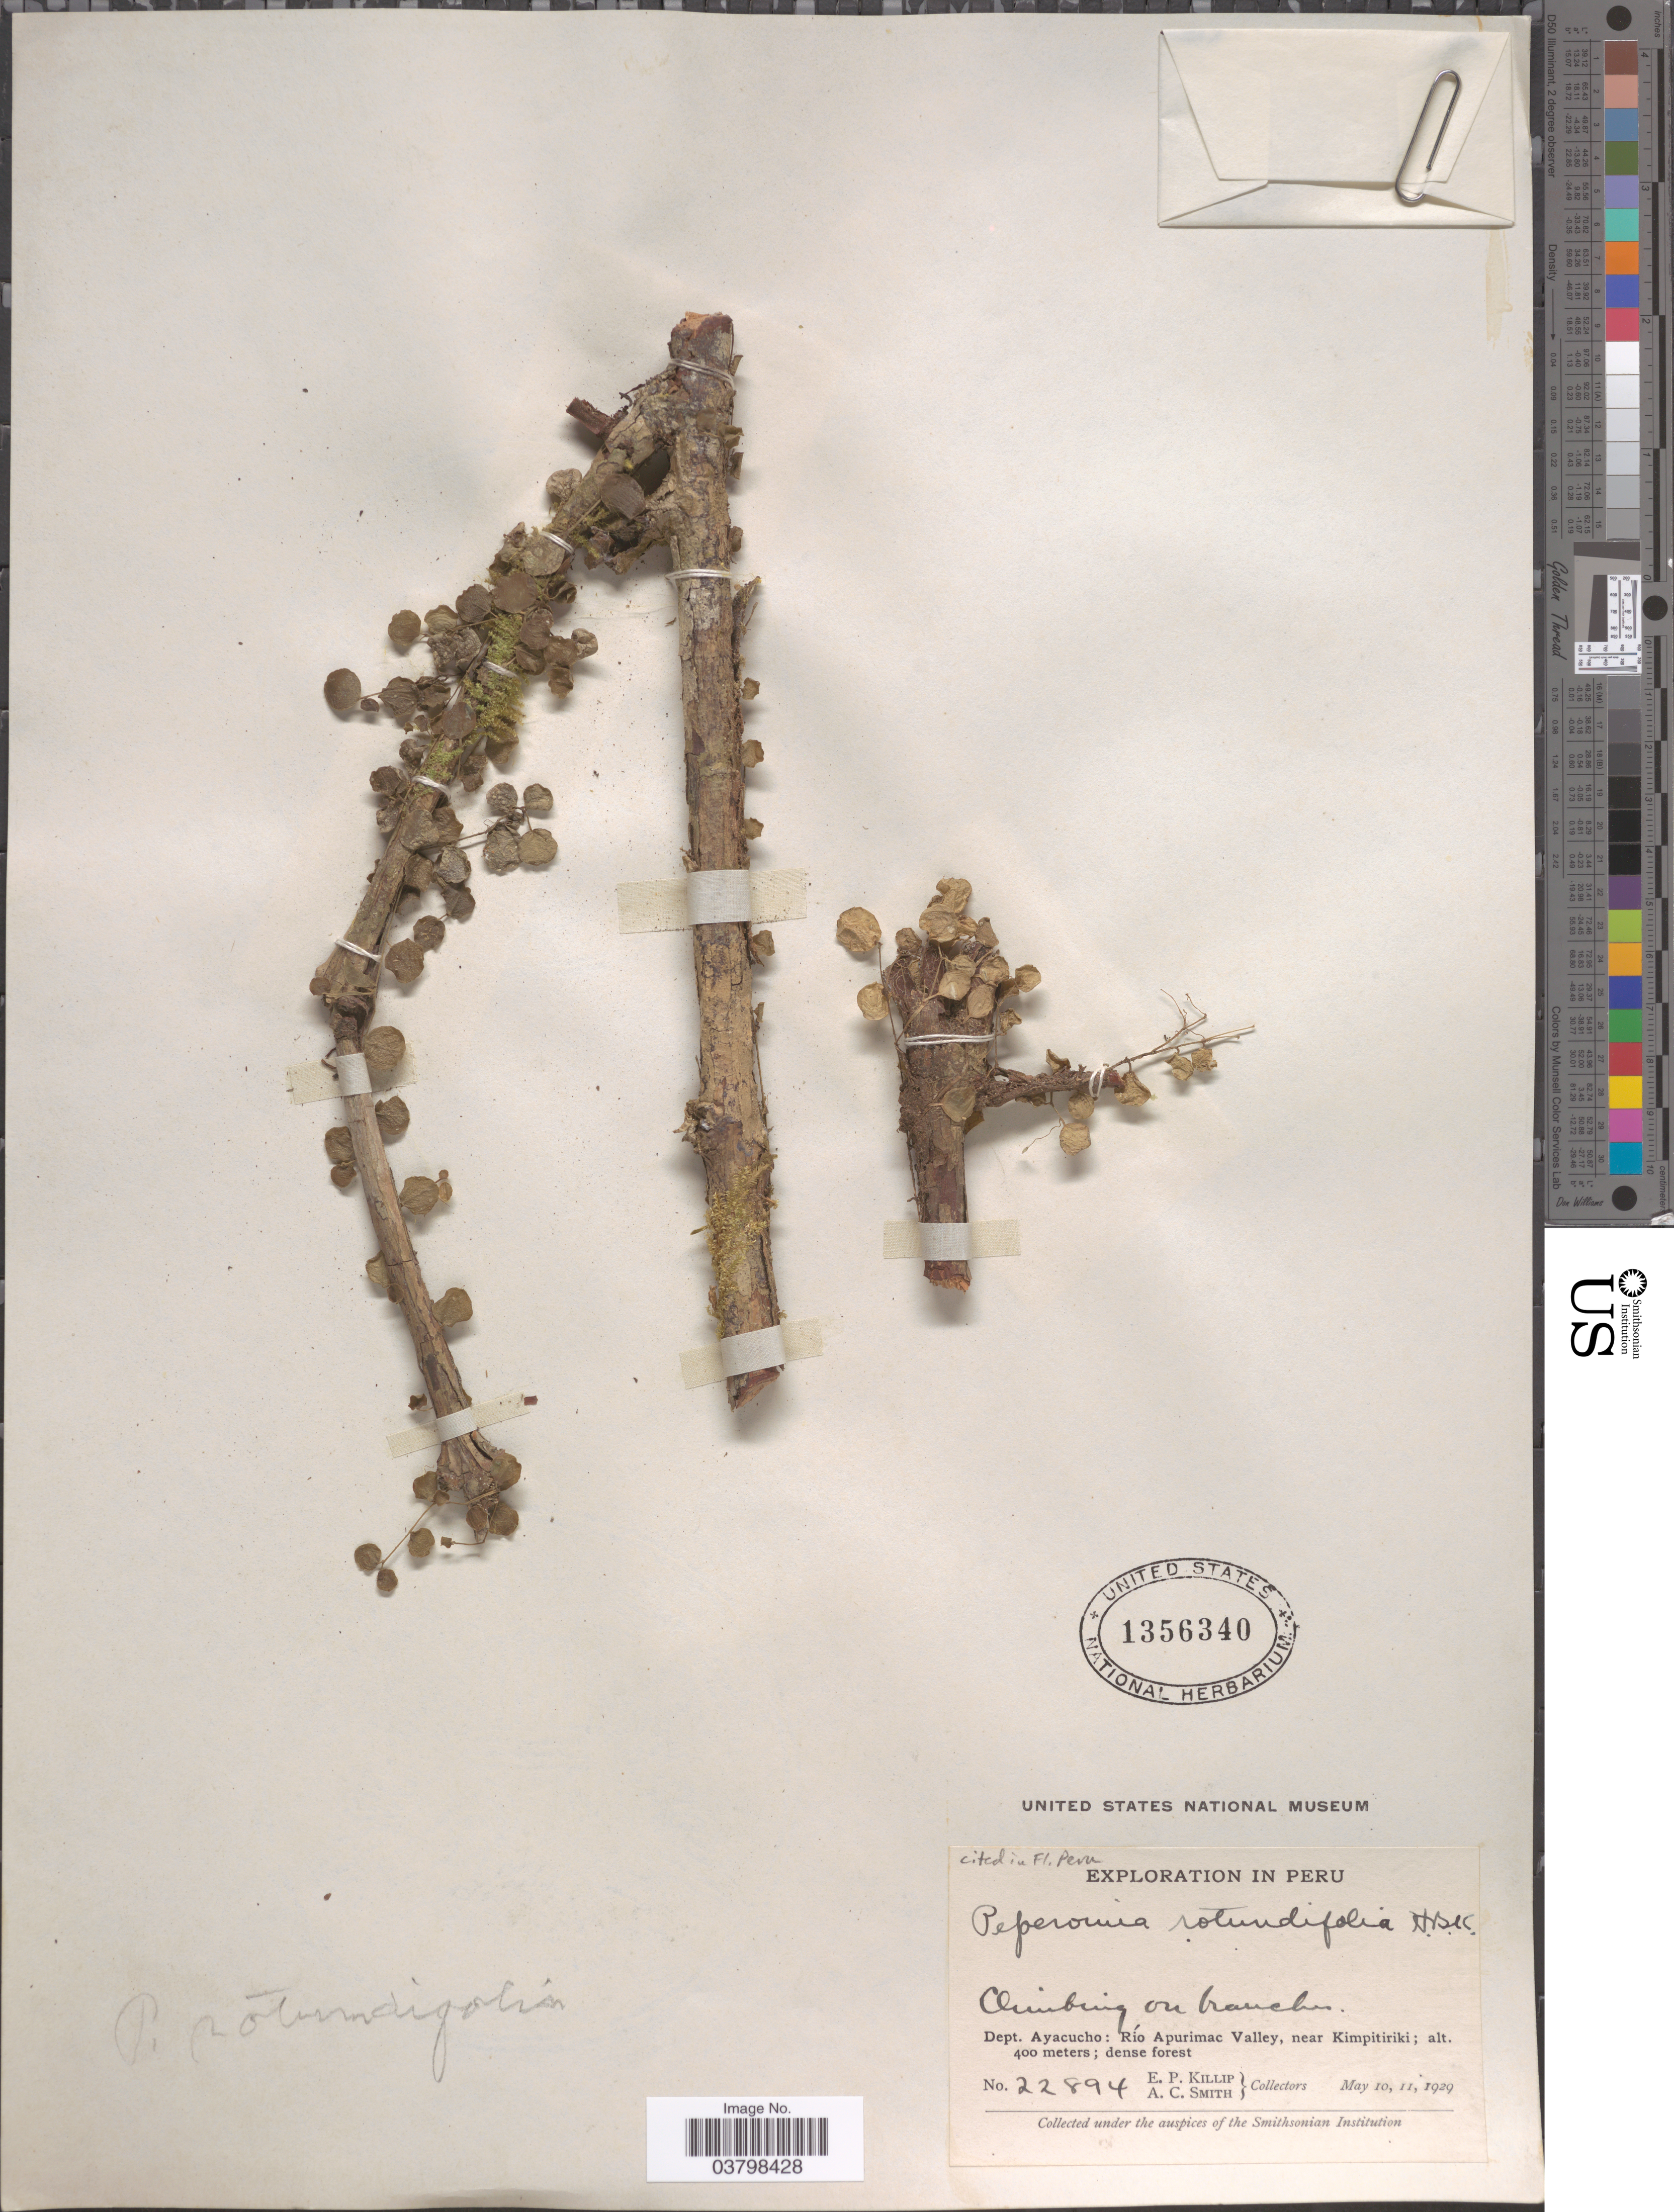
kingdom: Plantae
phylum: Tracheophyta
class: Magnoliopsida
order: Piperales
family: Piperaceae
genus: Peperomia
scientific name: Peperomia rotundifolia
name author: (L.) Kunth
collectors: E. P. Killip & A. C. Smith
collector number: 22894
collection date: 1929-05-10/1929-05-11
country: Peru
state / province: Ayacucho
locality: Dept. Ayacucho: Río Apurimac Valley, near Kimpitiriki.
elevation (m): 400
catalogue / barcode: US 1356340